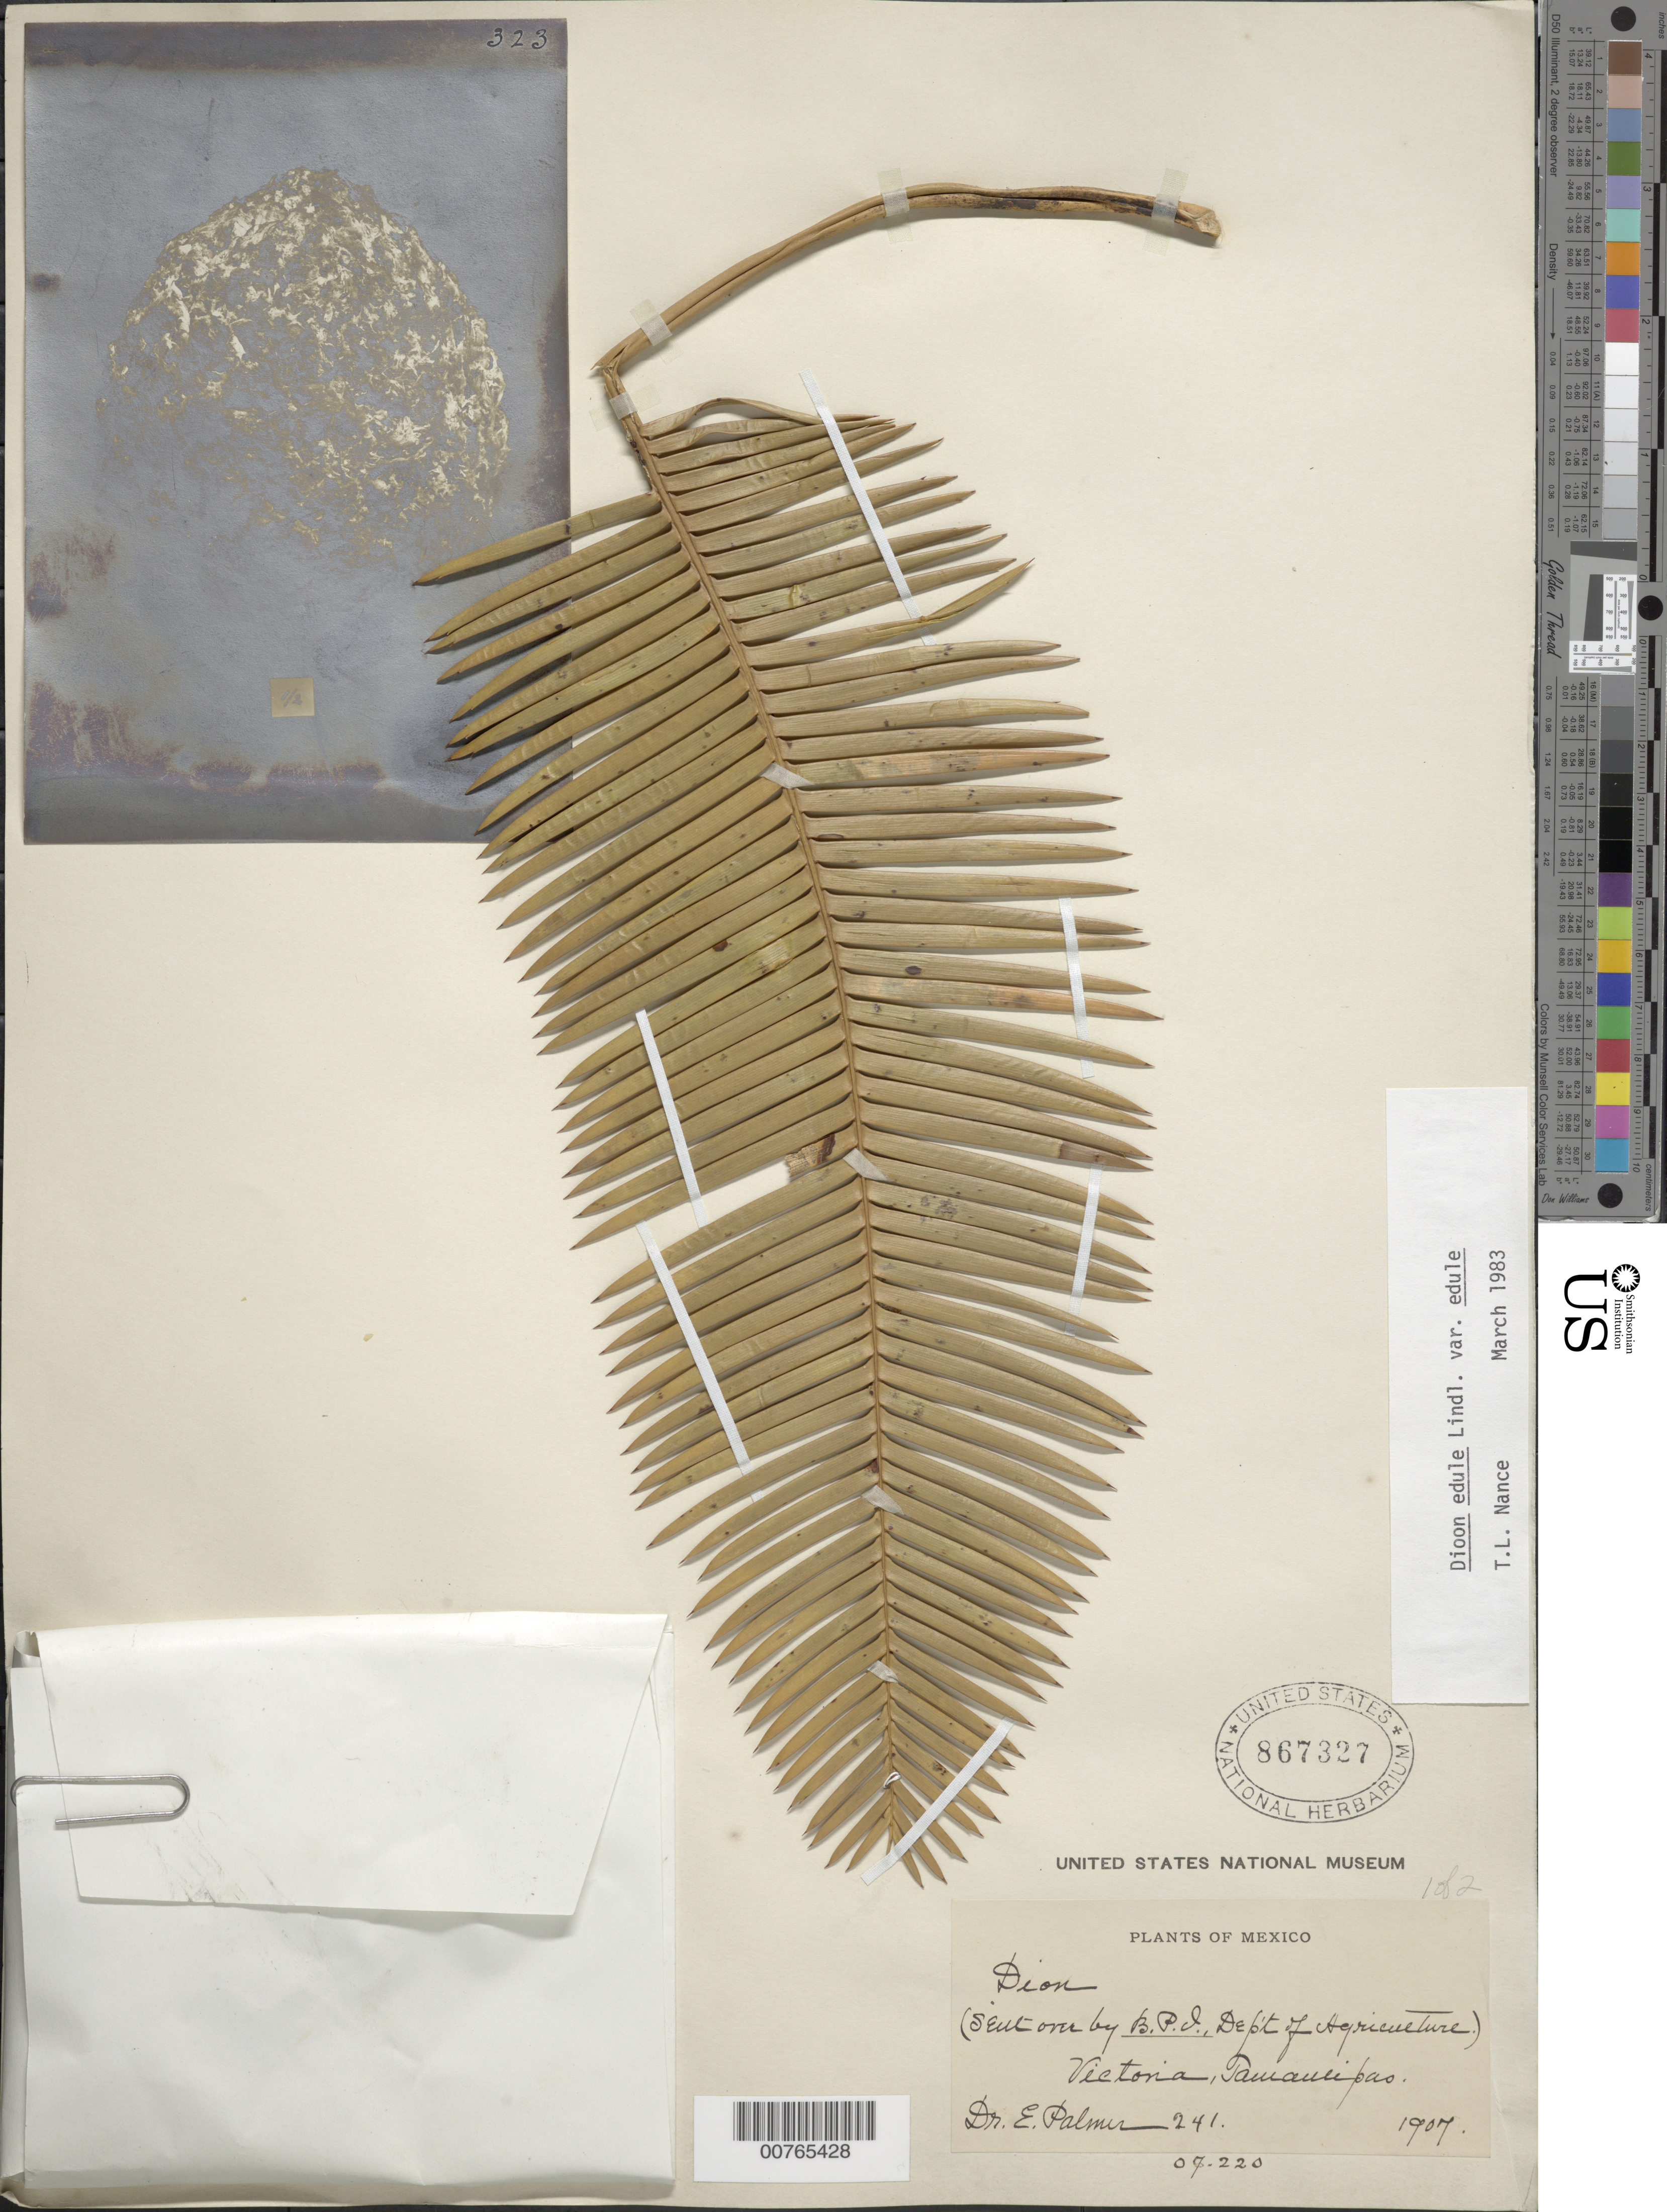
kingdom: Plantae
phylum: Tracheophyta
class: Cycadopsida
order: Cycadales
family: Zamiaceae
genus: Dioon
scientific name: Dioon edule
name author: Lindl.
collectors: E. Palmer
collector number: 241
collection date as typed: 1907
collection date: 1907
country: Mexico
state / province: Tamaulipas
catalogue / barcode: US 867327